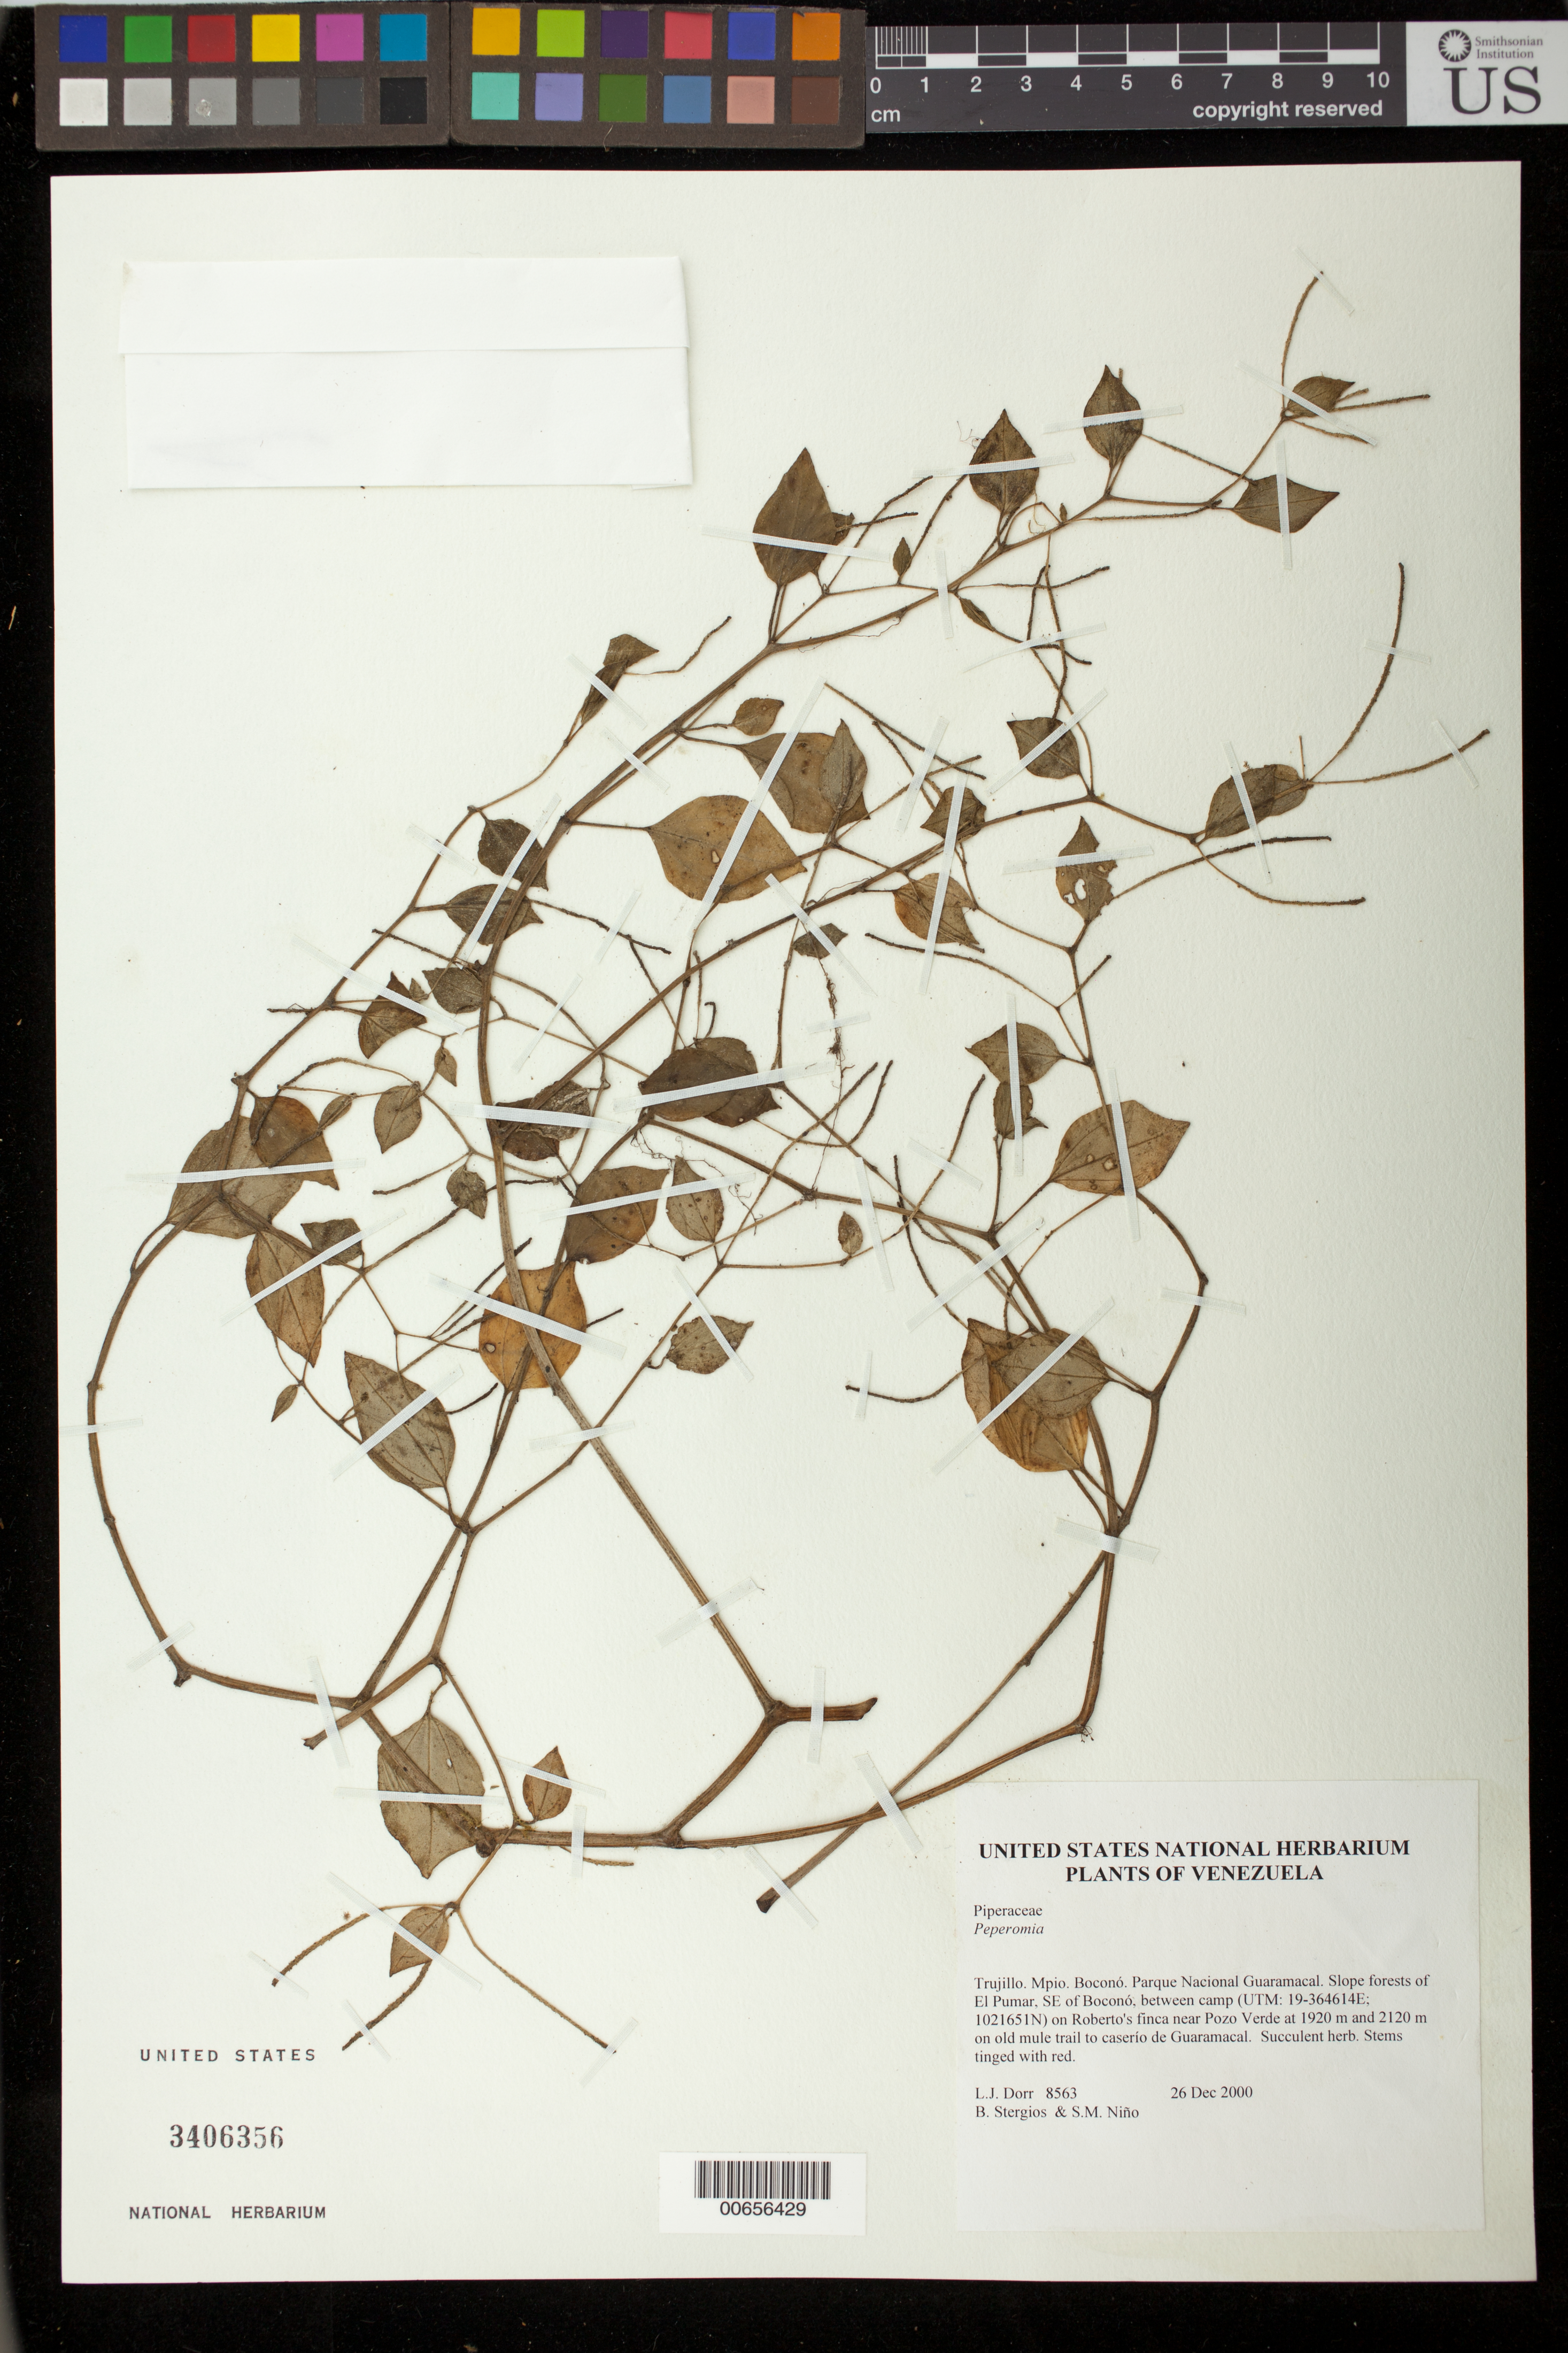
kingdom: Plantae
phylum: Tracheophyta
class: Magnoliopsida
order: Piperales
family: Piperaceae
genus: Peperomia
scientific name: Peperomia trinervula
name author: C. DC.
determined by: Niño, S. M.; Dorr, L. J.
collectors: L. J. Dorr, B. G. Stergios & S. M. Niño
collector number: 8563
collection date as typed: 26 Dec 2000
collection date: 2000-12-26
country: Venezuela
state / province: Trujillo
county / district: Boconó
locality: Parque Nacional Guaramacal. El Pumar, SE of Boconó, between camp on Roberto's finca near Pozo Verde at 1920 m and 2120 m on old mule trail to caserío de Guaramacal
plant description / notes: HUA, PORT, US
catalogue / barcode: US 3406356